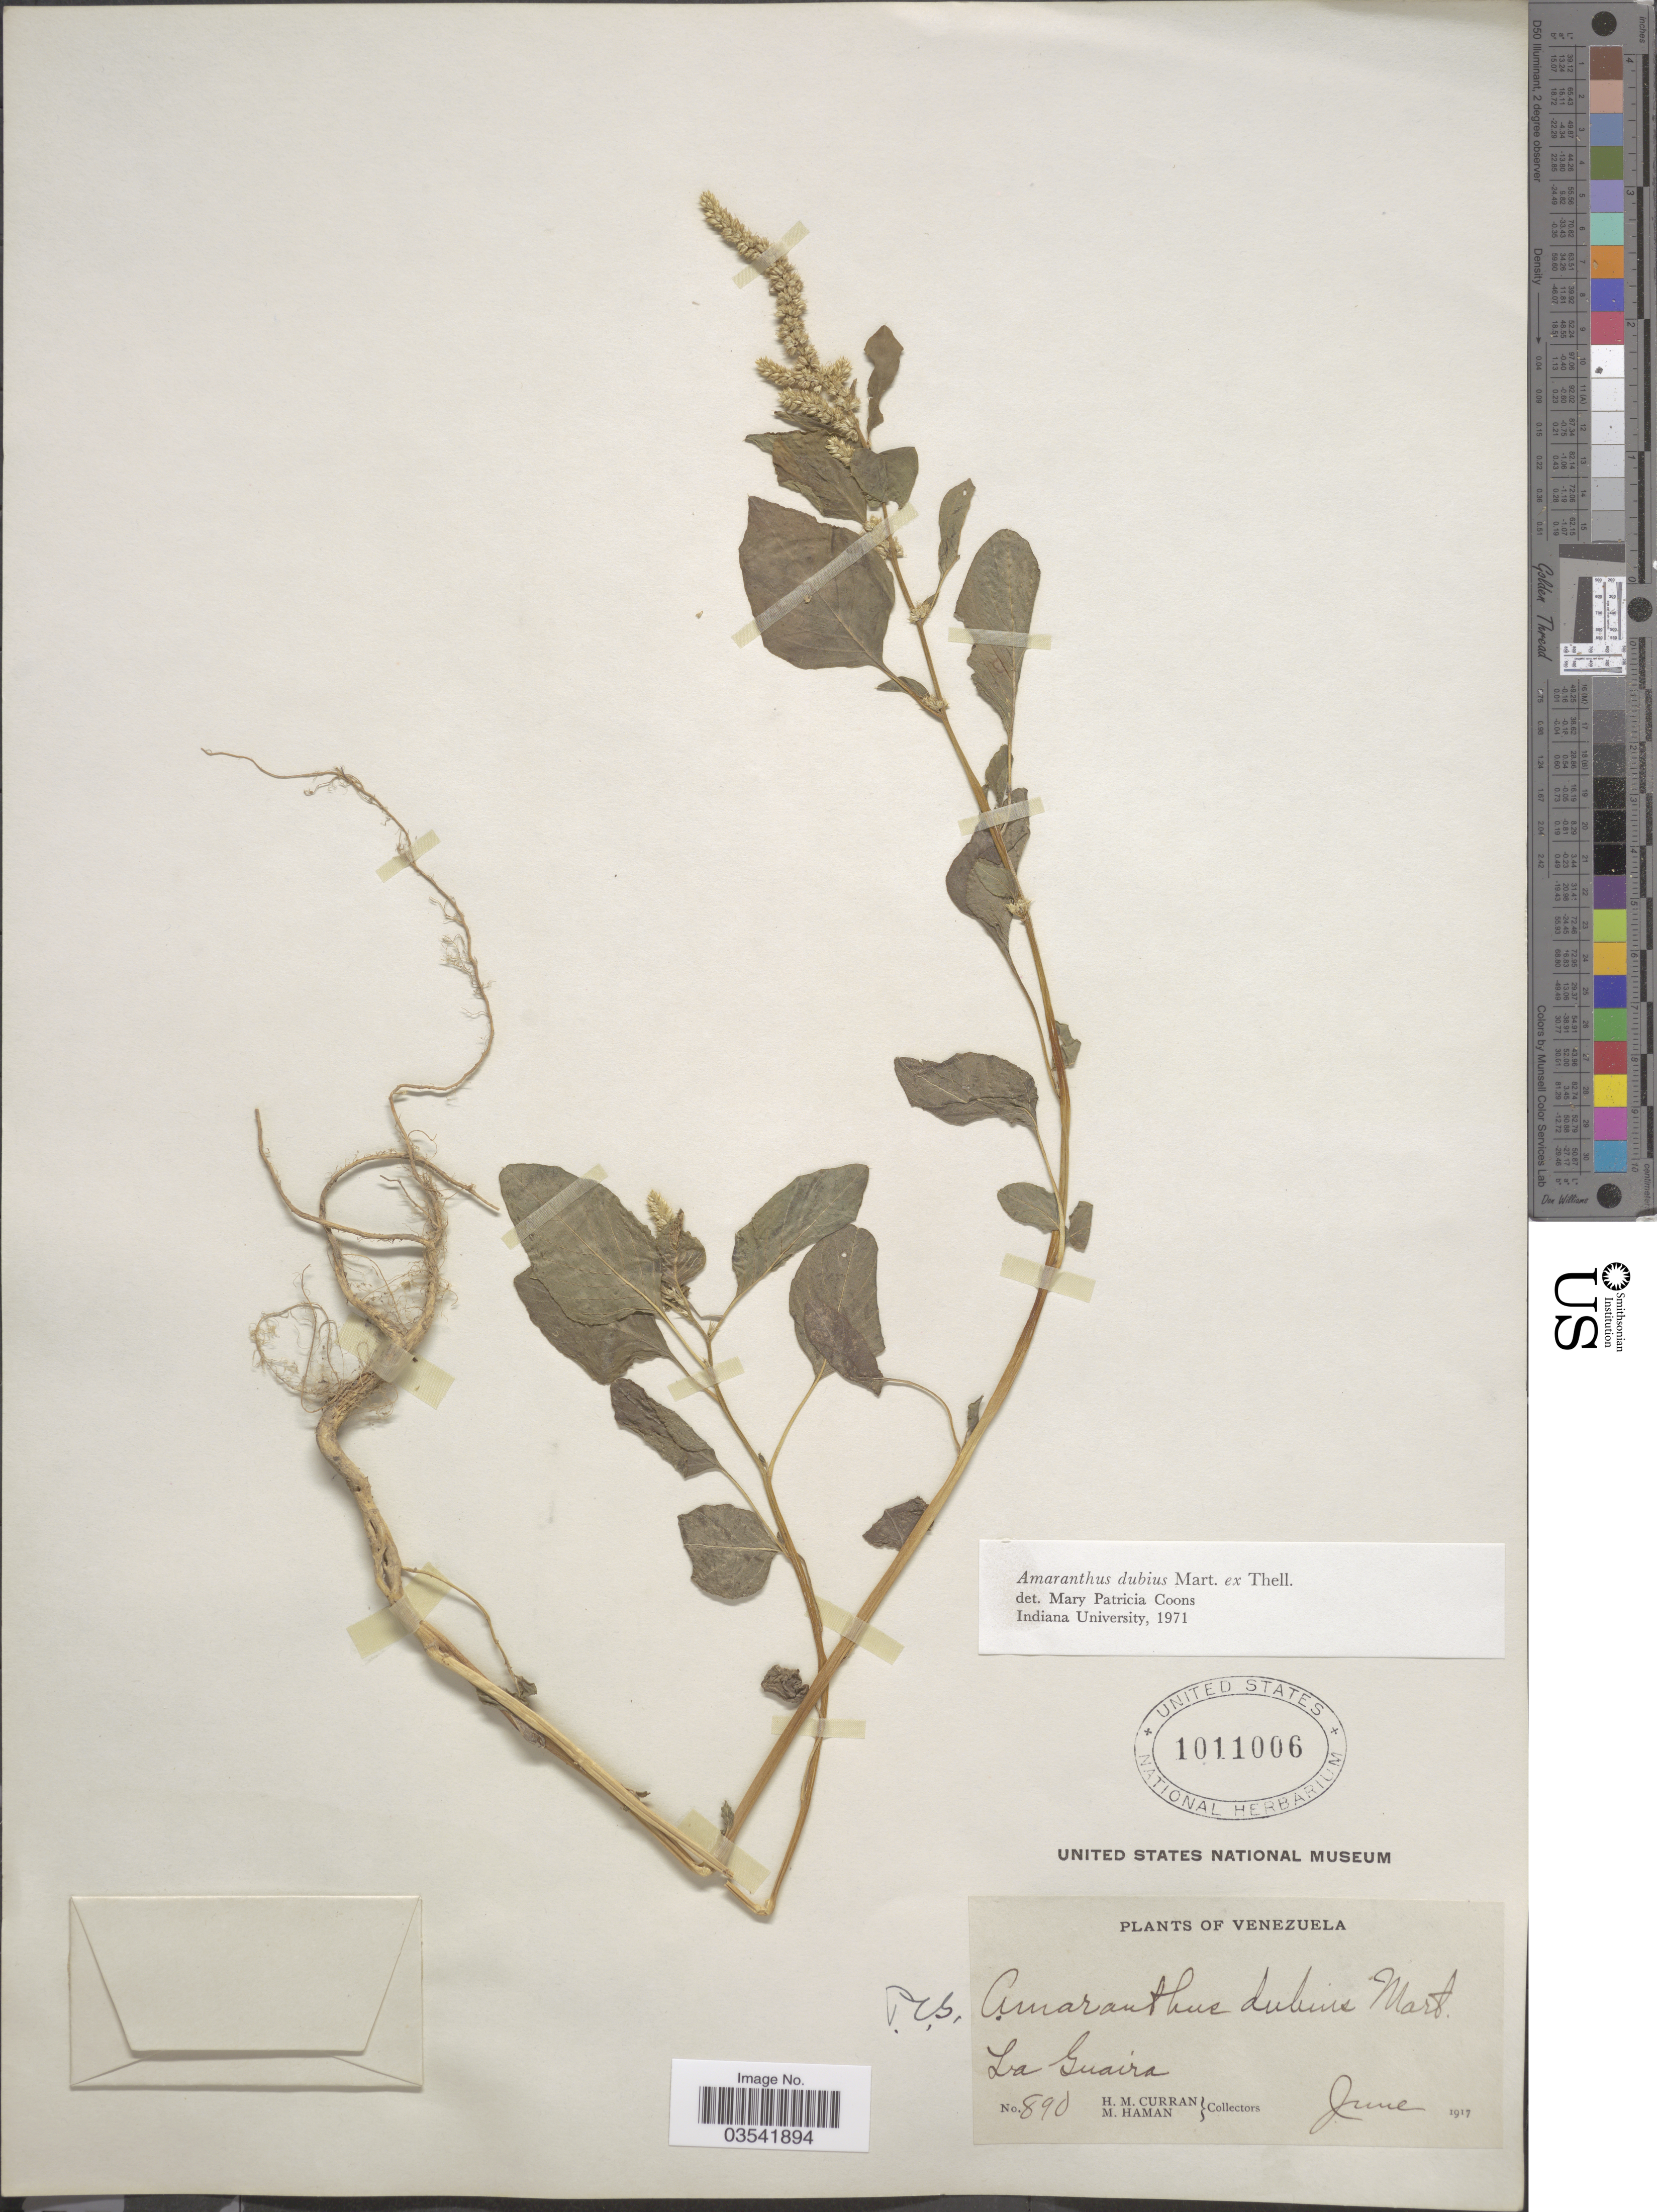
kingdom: Plantae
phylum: Tracheophyta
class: Magnoliopsida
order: Caryophyllales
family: Amaranthaceae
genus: Amaranthus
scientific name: Amaranthus dubius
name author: Mart. ex Thell.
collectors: H. M. Curran & M. Haman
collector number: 890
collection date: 1917-06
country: Venezuela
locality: La Guaira.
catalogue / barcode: US 1011006